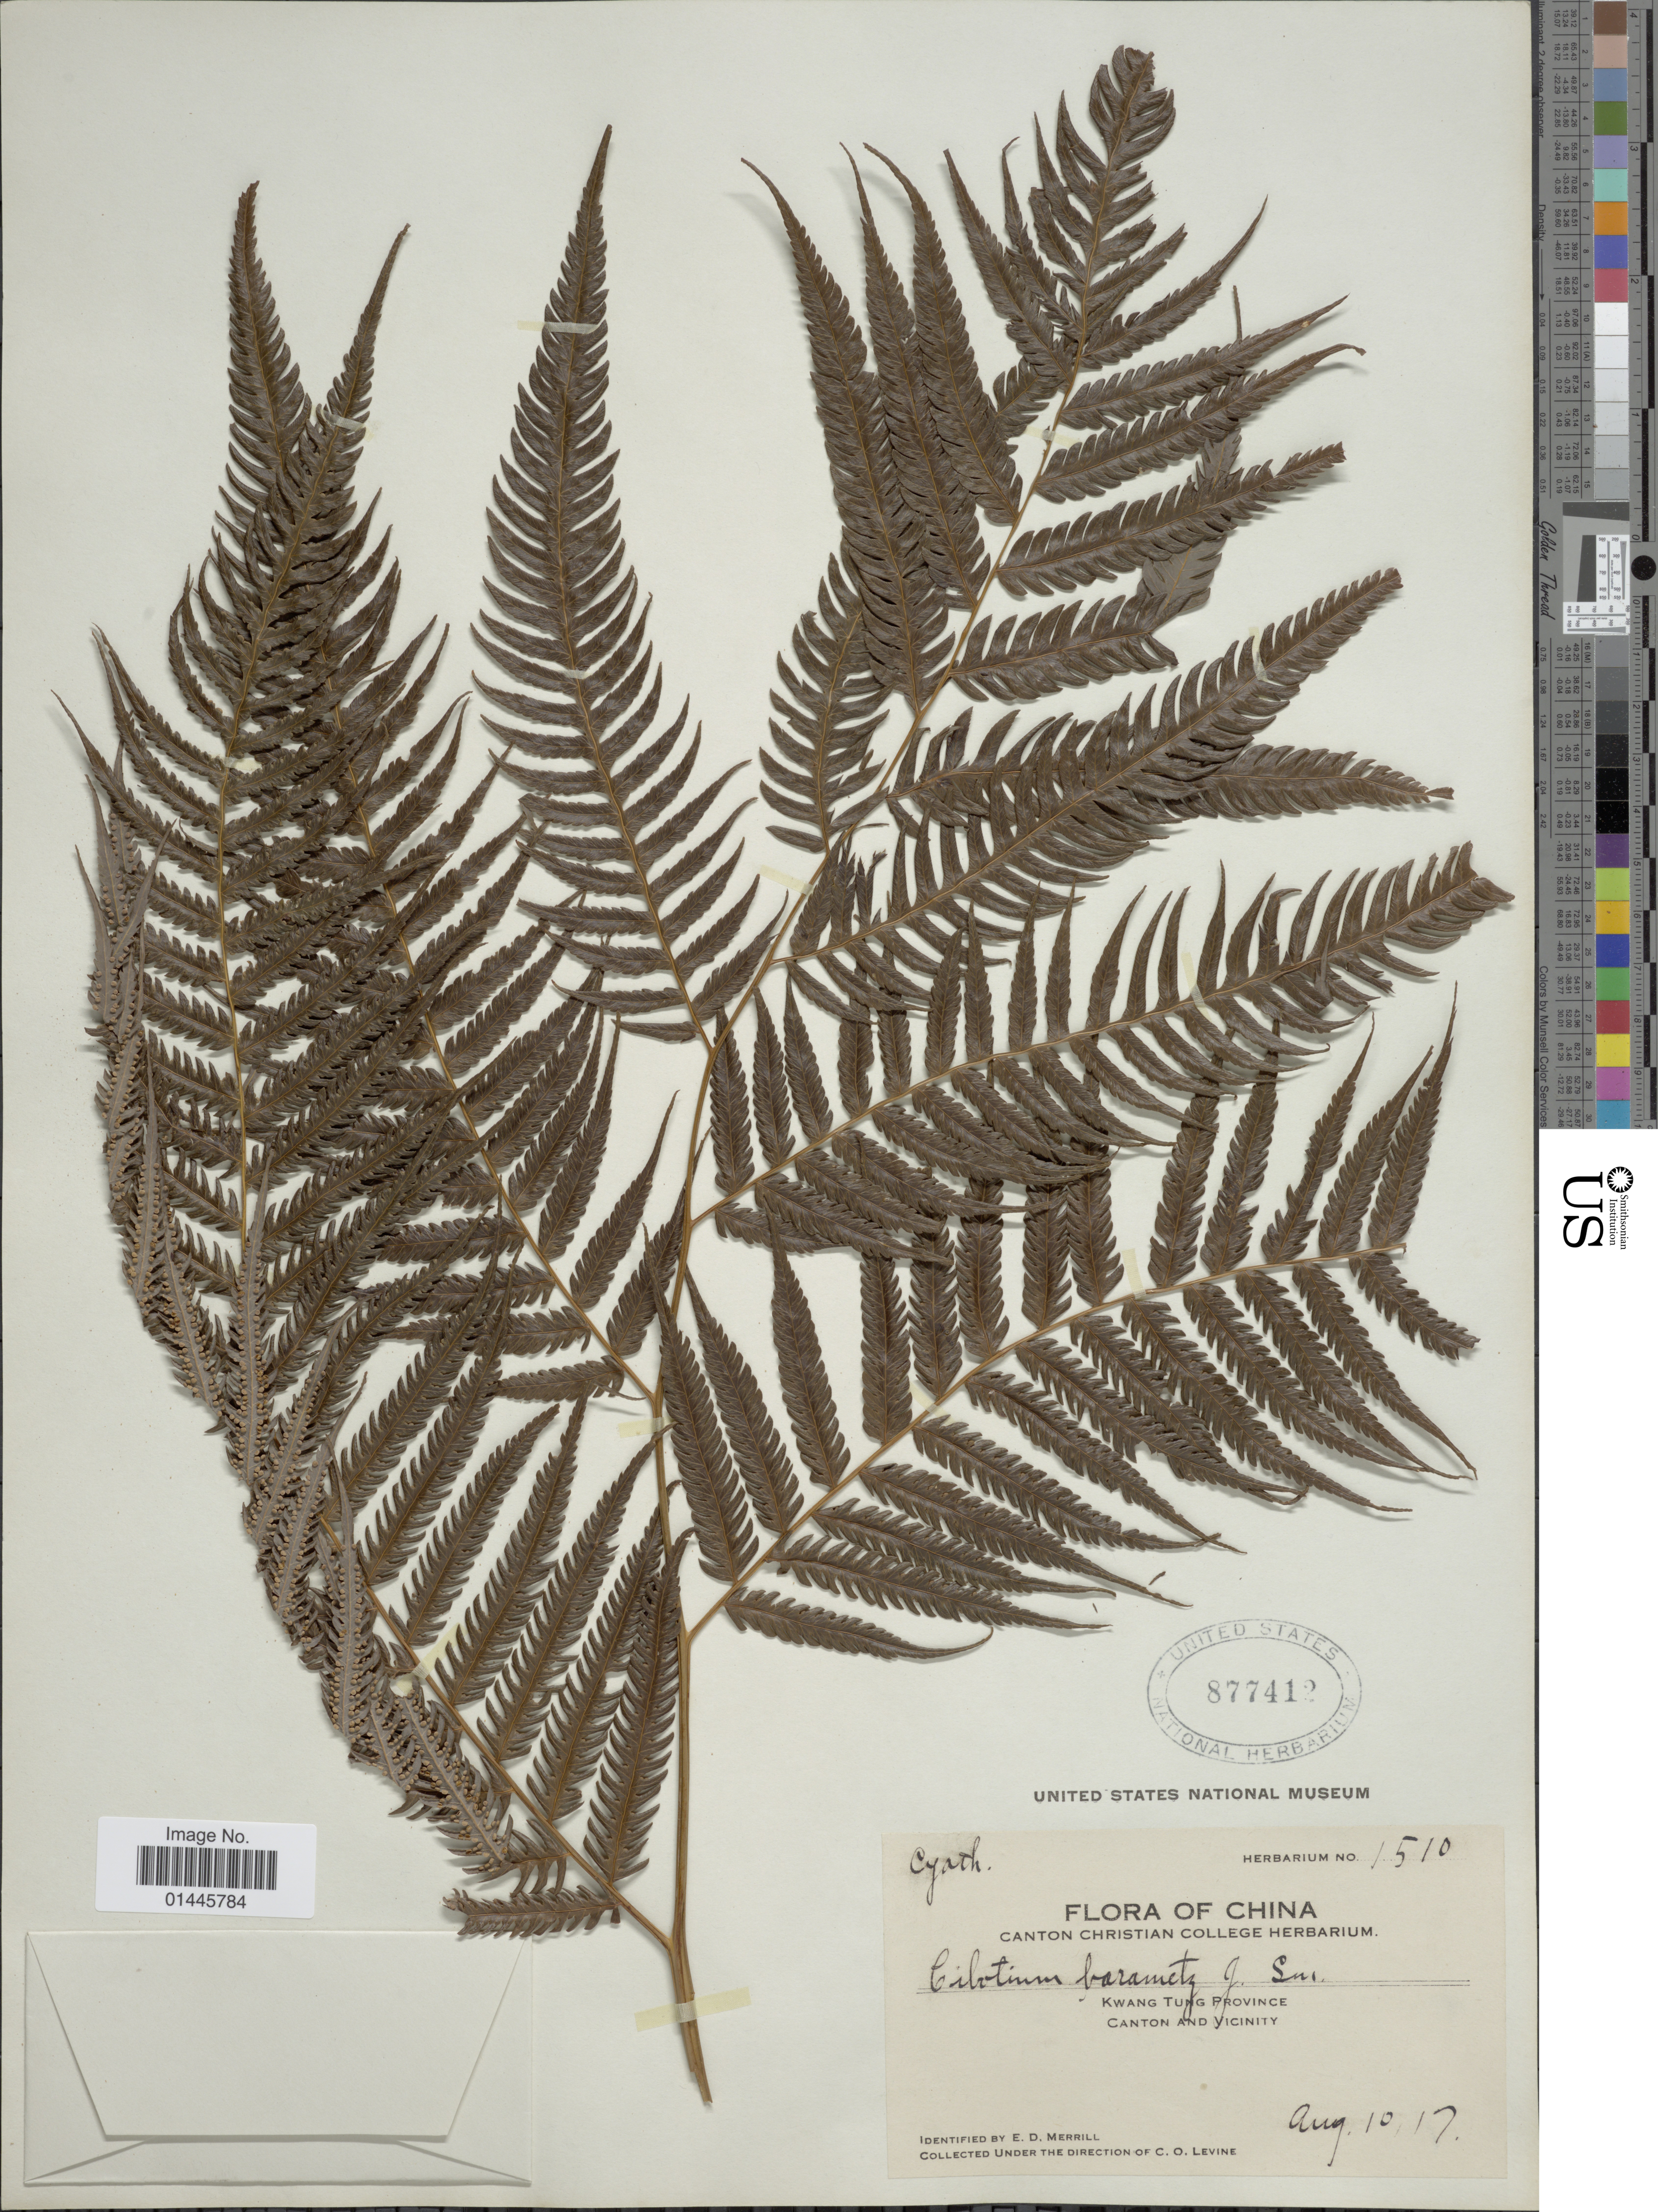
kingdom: Plantae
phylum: Tracheophyta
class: Polypodiopsida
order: Cyatheales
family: Cibotiaceae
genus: Cibotium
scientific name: Cibotium barometz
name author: (L.) J. Sm.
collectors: C. O. Levine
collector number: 1510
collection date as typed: Transcribed d/m/y: 10/8/17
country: China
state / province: Guangdong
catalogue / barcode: US 877412